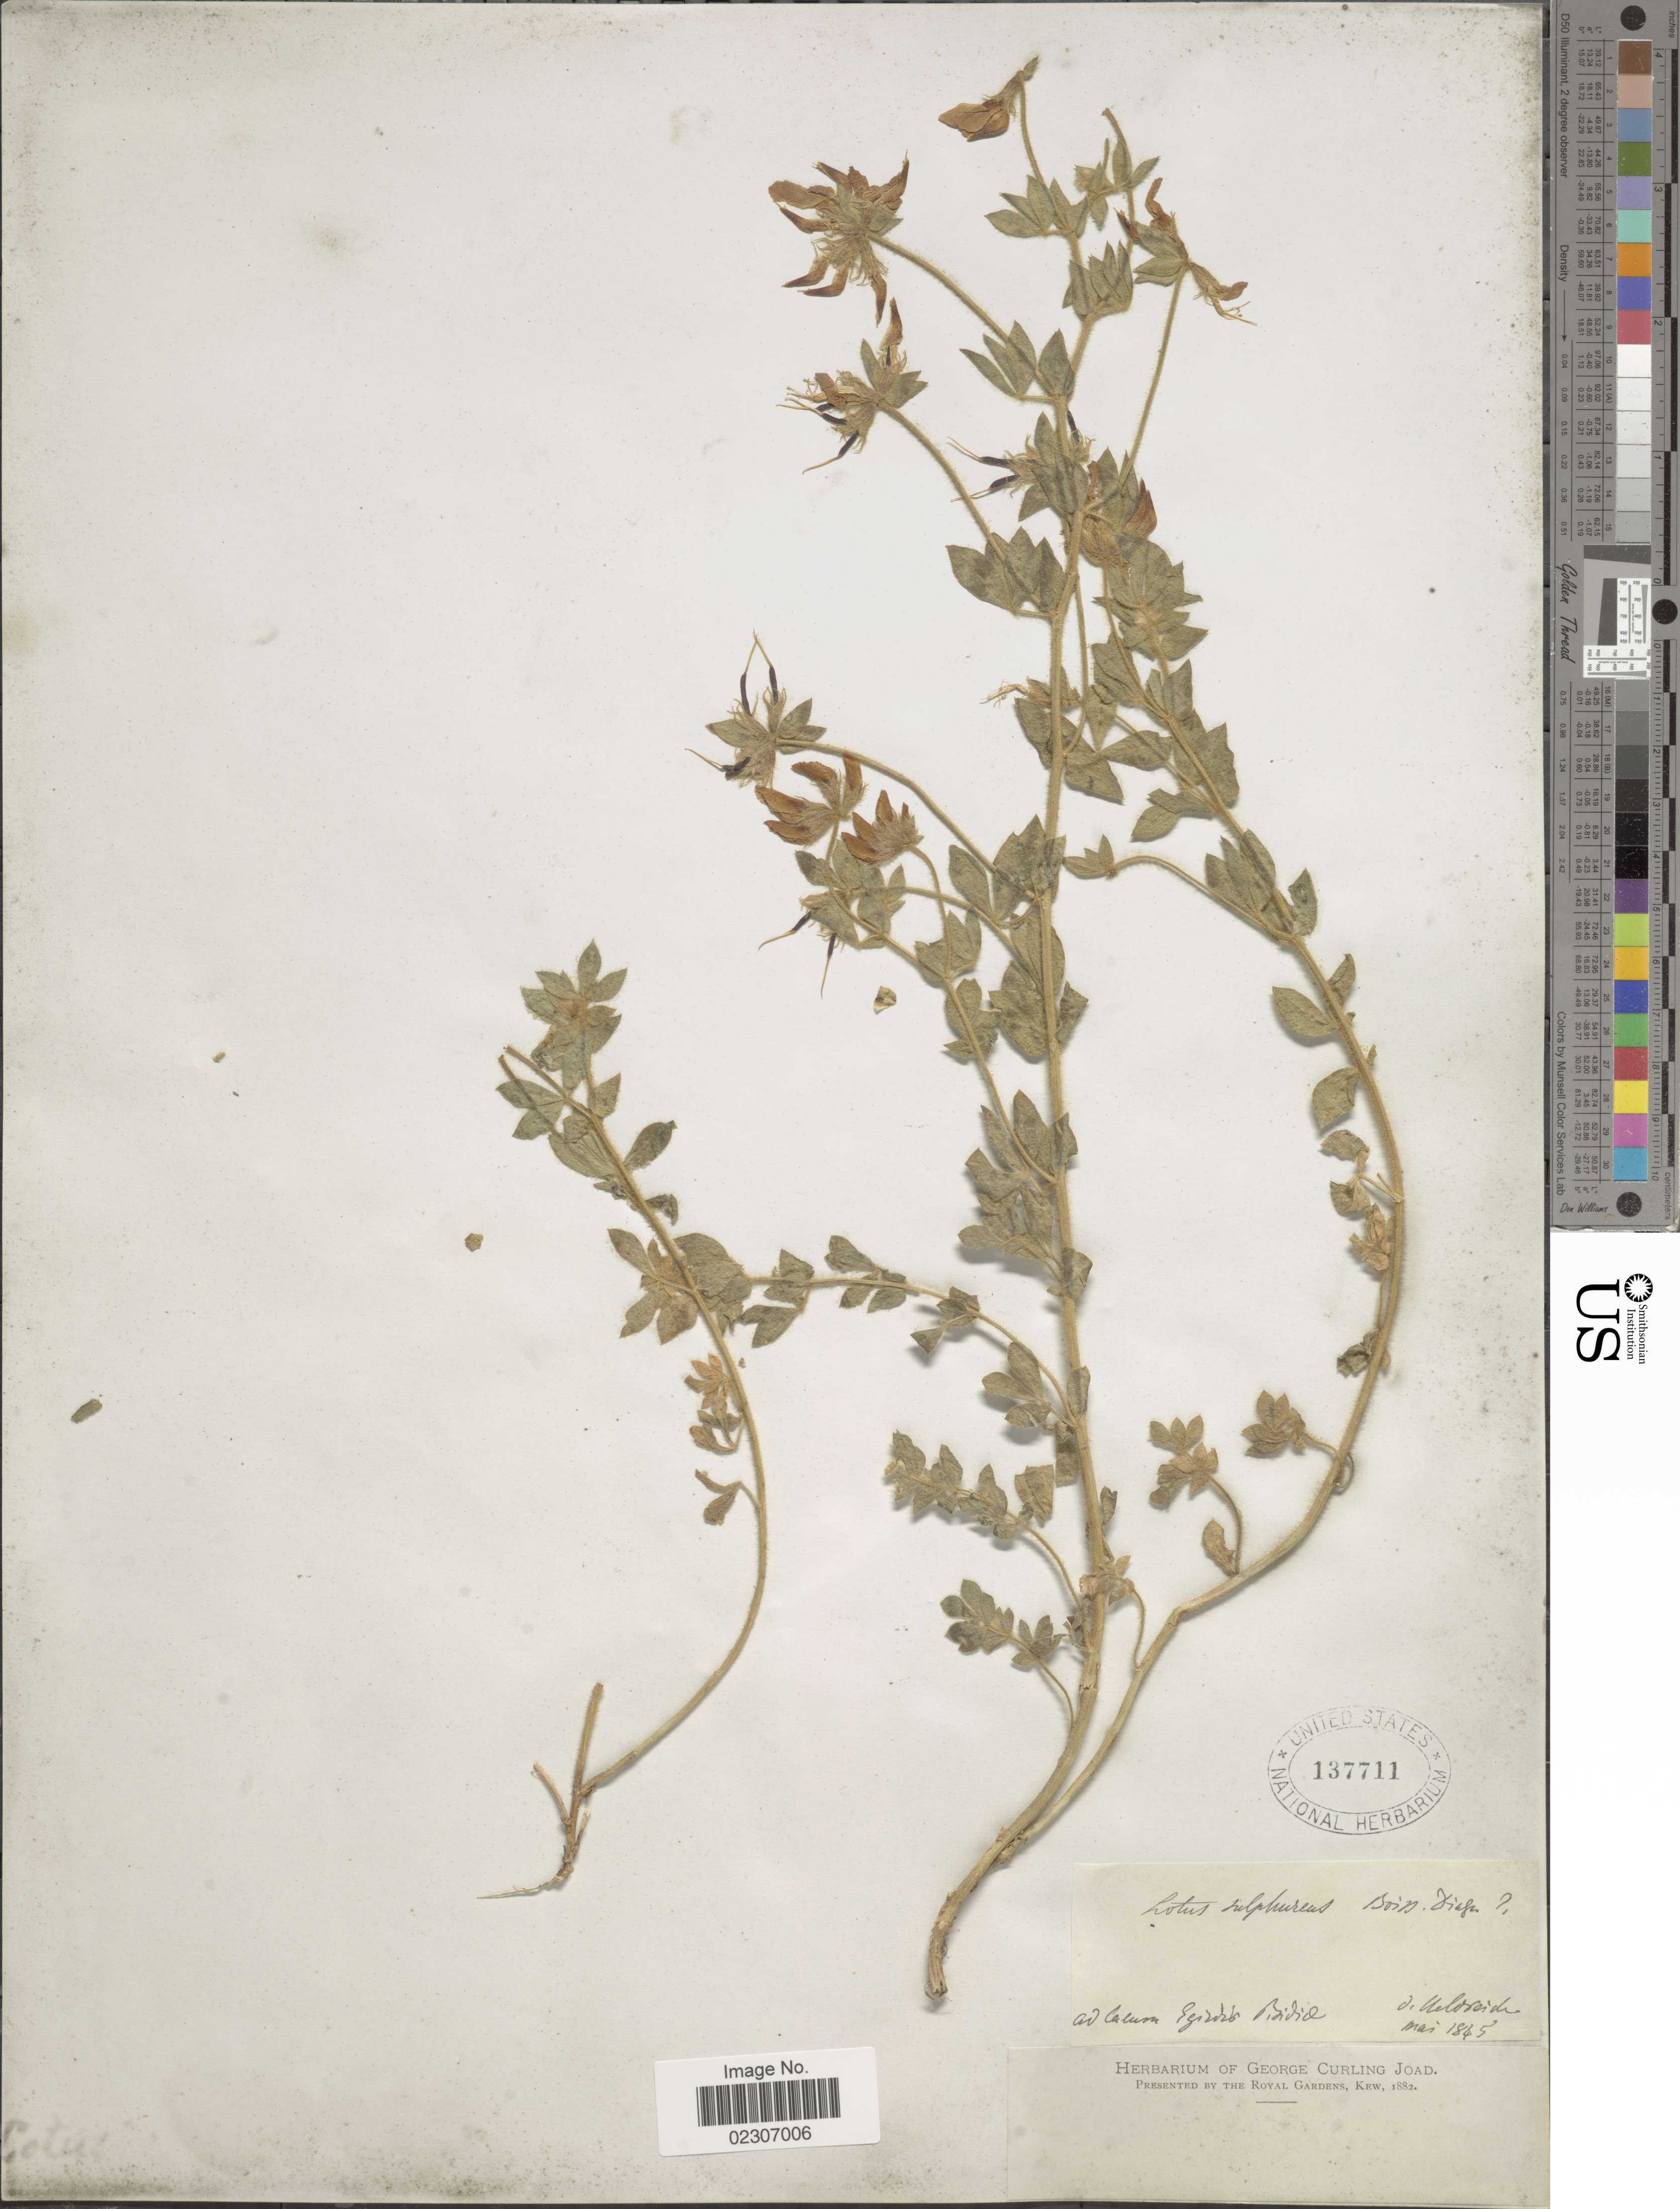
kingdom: Plantae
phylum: Tracheophyta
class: Magnoliopsida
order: Fabales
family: Fabaceae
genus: Lotus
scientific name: Lotus sulphureus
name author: Greene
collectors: -. De Heldreich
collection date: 1845-05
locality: Ad Calum Egirdir Pisida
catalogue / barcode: US 137711